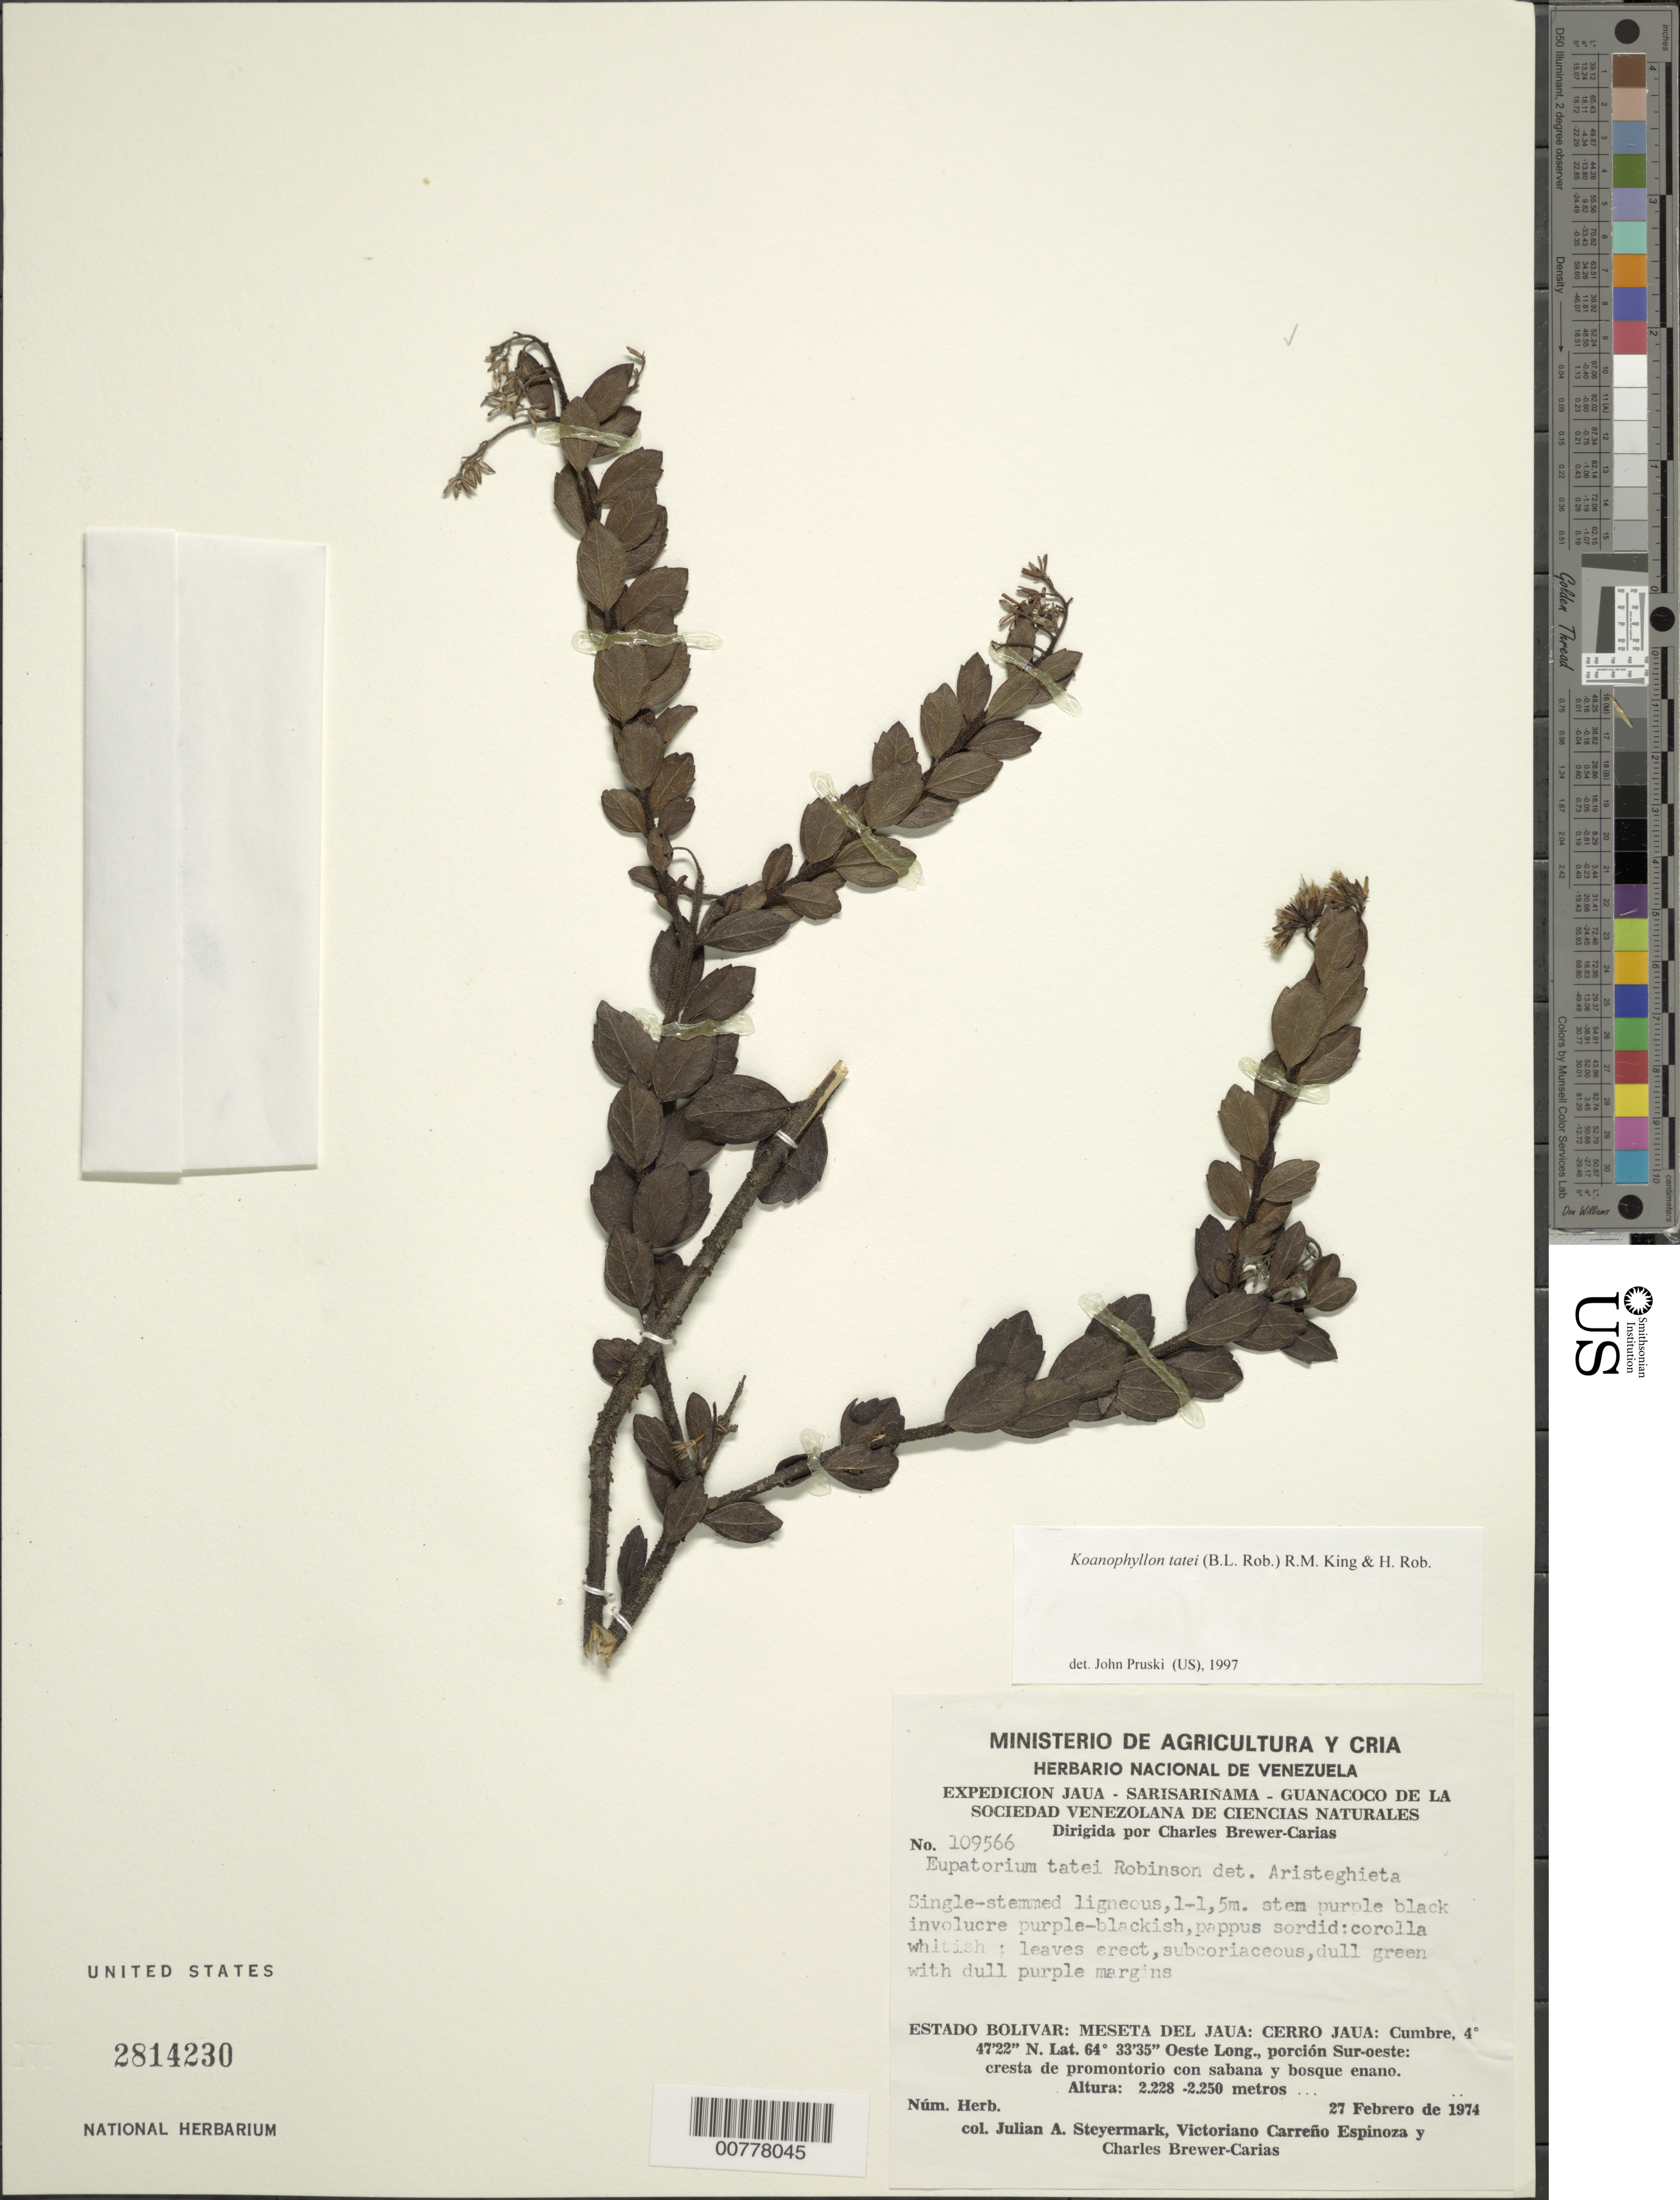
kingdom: Plantae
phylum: Tracheophyta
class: Magnoliopsida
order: Asterales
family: Asteraceae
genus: Koanophyllon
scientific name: Koanophyllon tatei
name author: (B.L. Rob.) R.M. King & H. Rob.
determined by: Pruski, J. F.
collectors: J. Steyermark, V. Carreño E. & C. Brewer-Carias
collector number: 109566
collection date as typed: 27-Feb-74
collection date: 1974-02-27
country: Venezuela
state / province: Bolívar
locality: Meseta del Jaua: Cerro Jaua, cumbre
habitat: Cresta de promontorio con sabana y bosque enano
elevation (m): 2228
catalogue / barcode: US 2814230